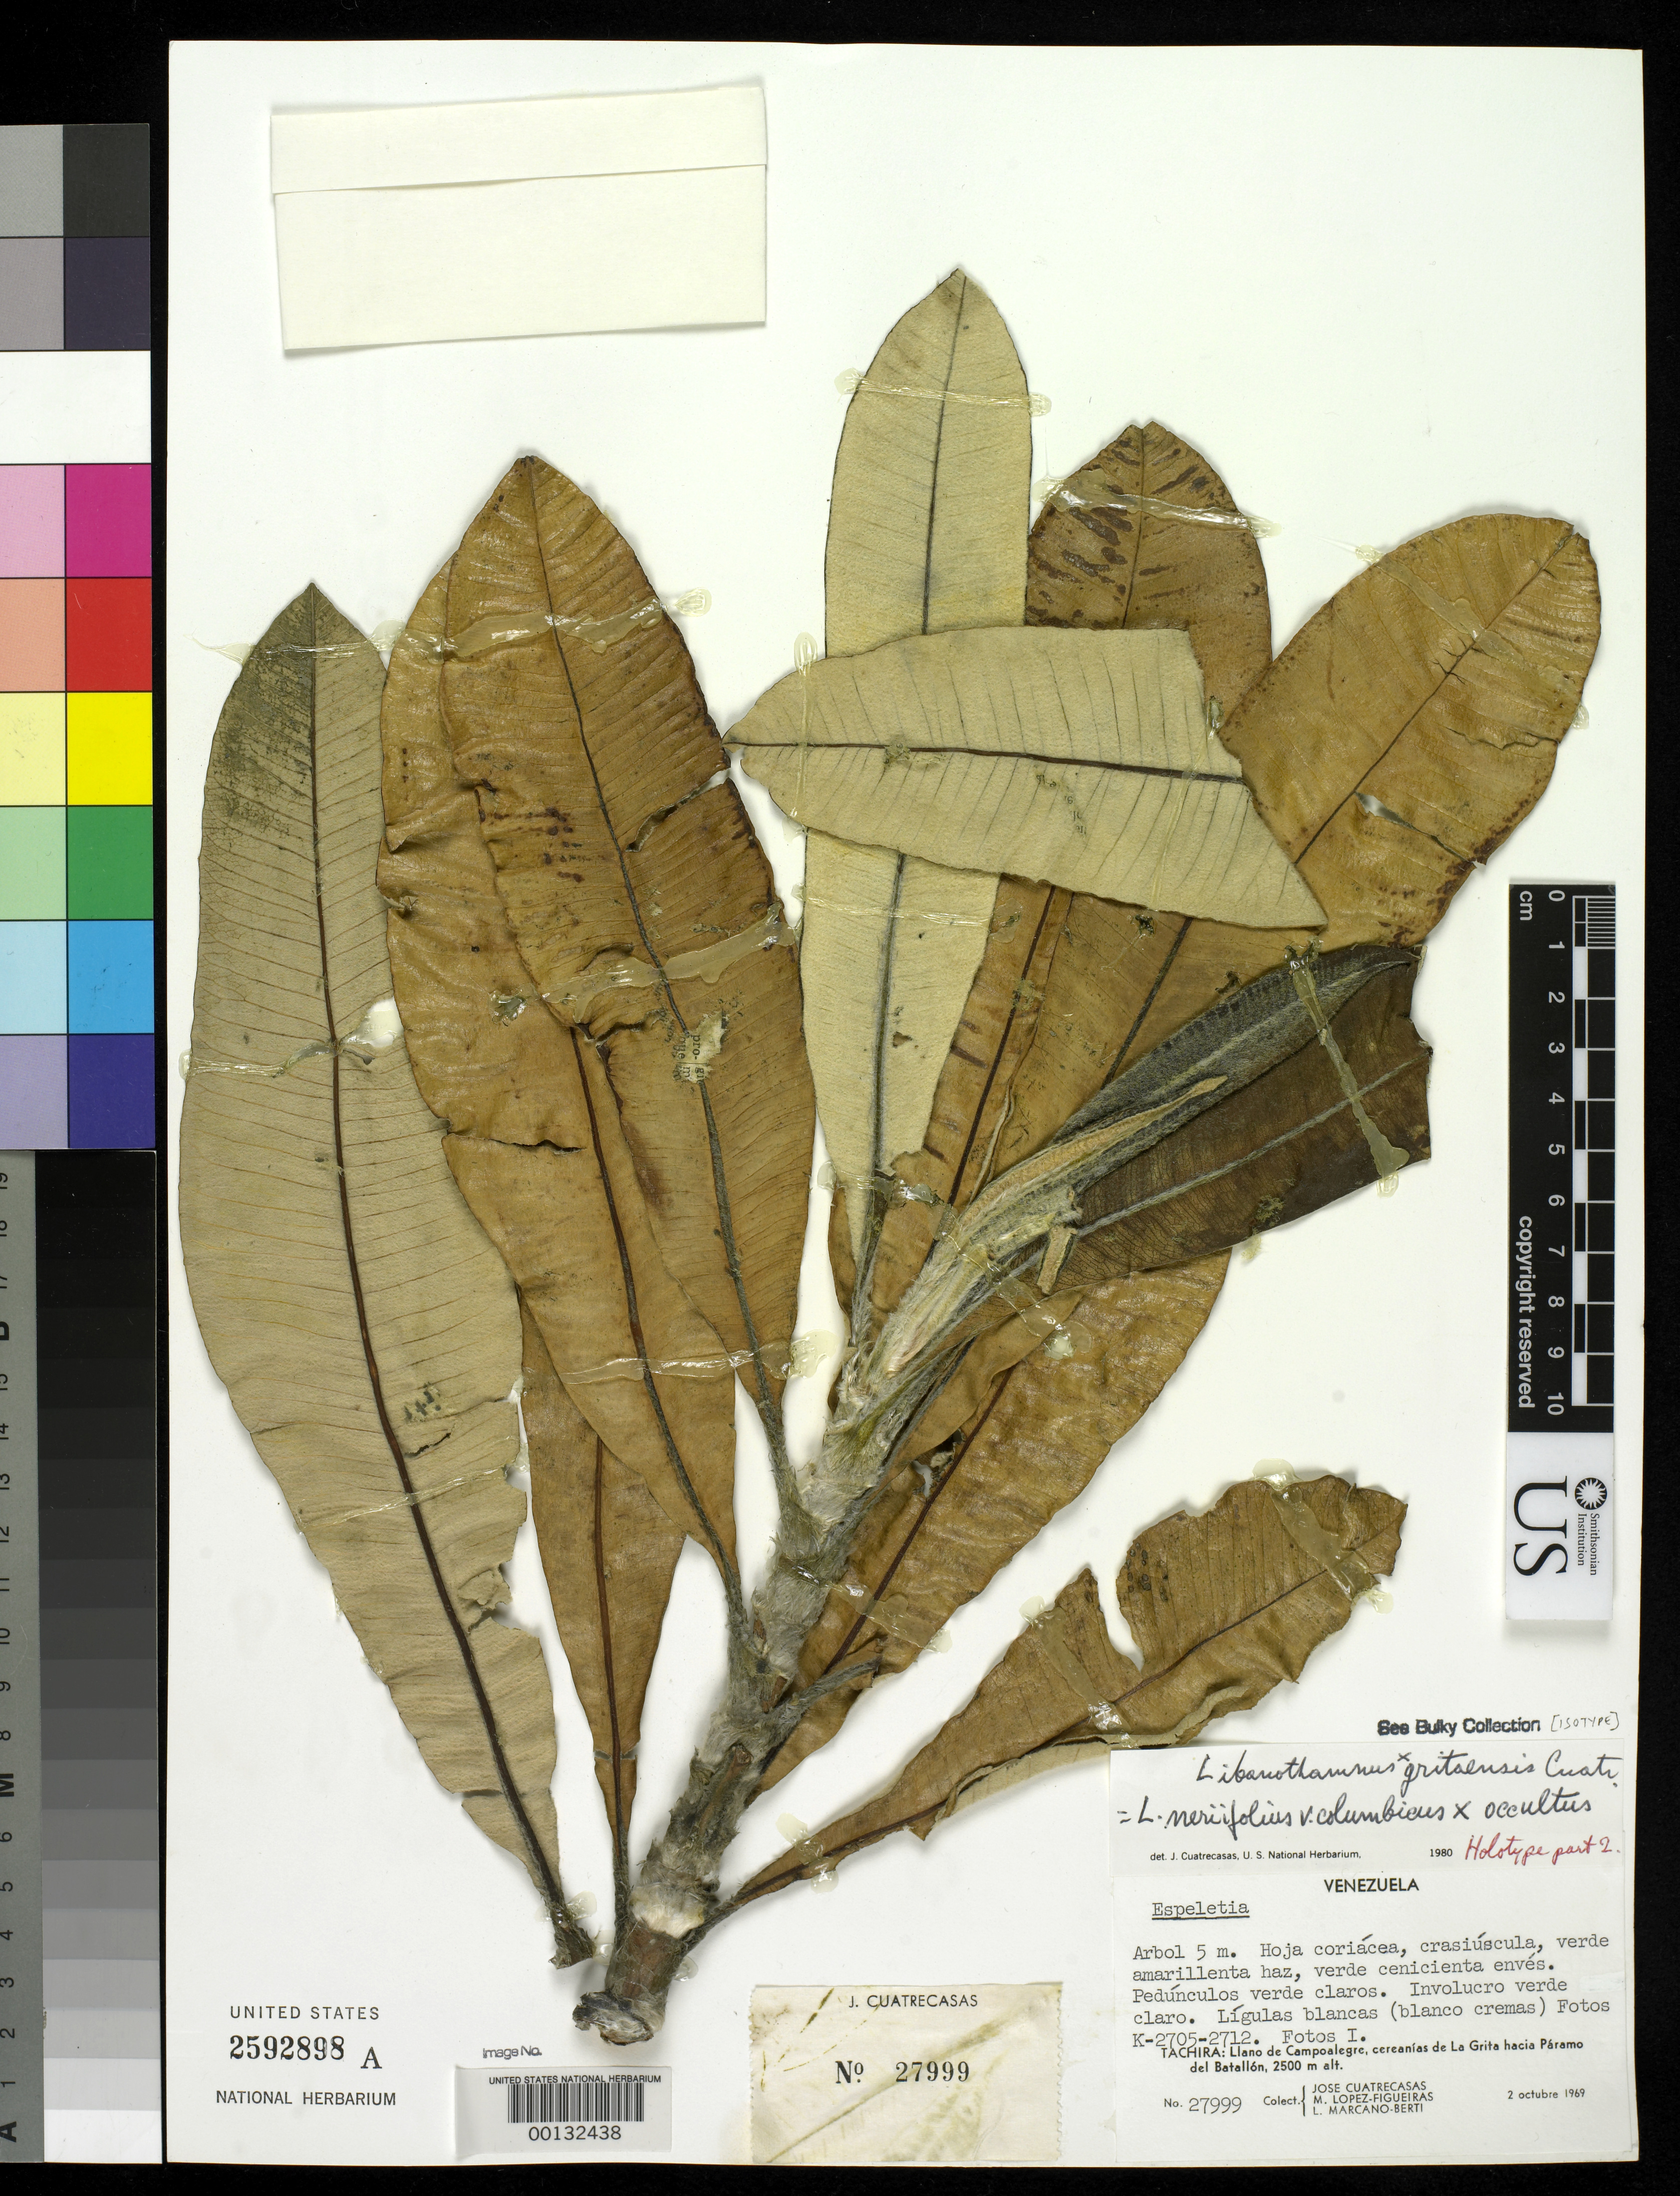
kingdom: Plantae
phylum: Tracheophyta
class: Magnoliopsida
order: Asterales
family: Asteraceae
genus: Libanothamnus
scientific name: Libanothamnus x gritaensis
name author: Cuatrec.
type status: Holotype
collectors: J. Cuatrecasas, M. López Figueiras & L. Marcano-Berti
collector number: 27999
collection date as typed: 02 Oct 1969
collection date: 1969-10-02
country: Venezuela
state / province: Tachira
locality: Llano de Campoalegre, cercanías de La Grita hacia Páramo del Batallon. [Llano de Campoalegre, vicinity of La Grita towards Páramo del Batallon.]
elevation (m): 2500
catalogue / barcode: US 2592898A